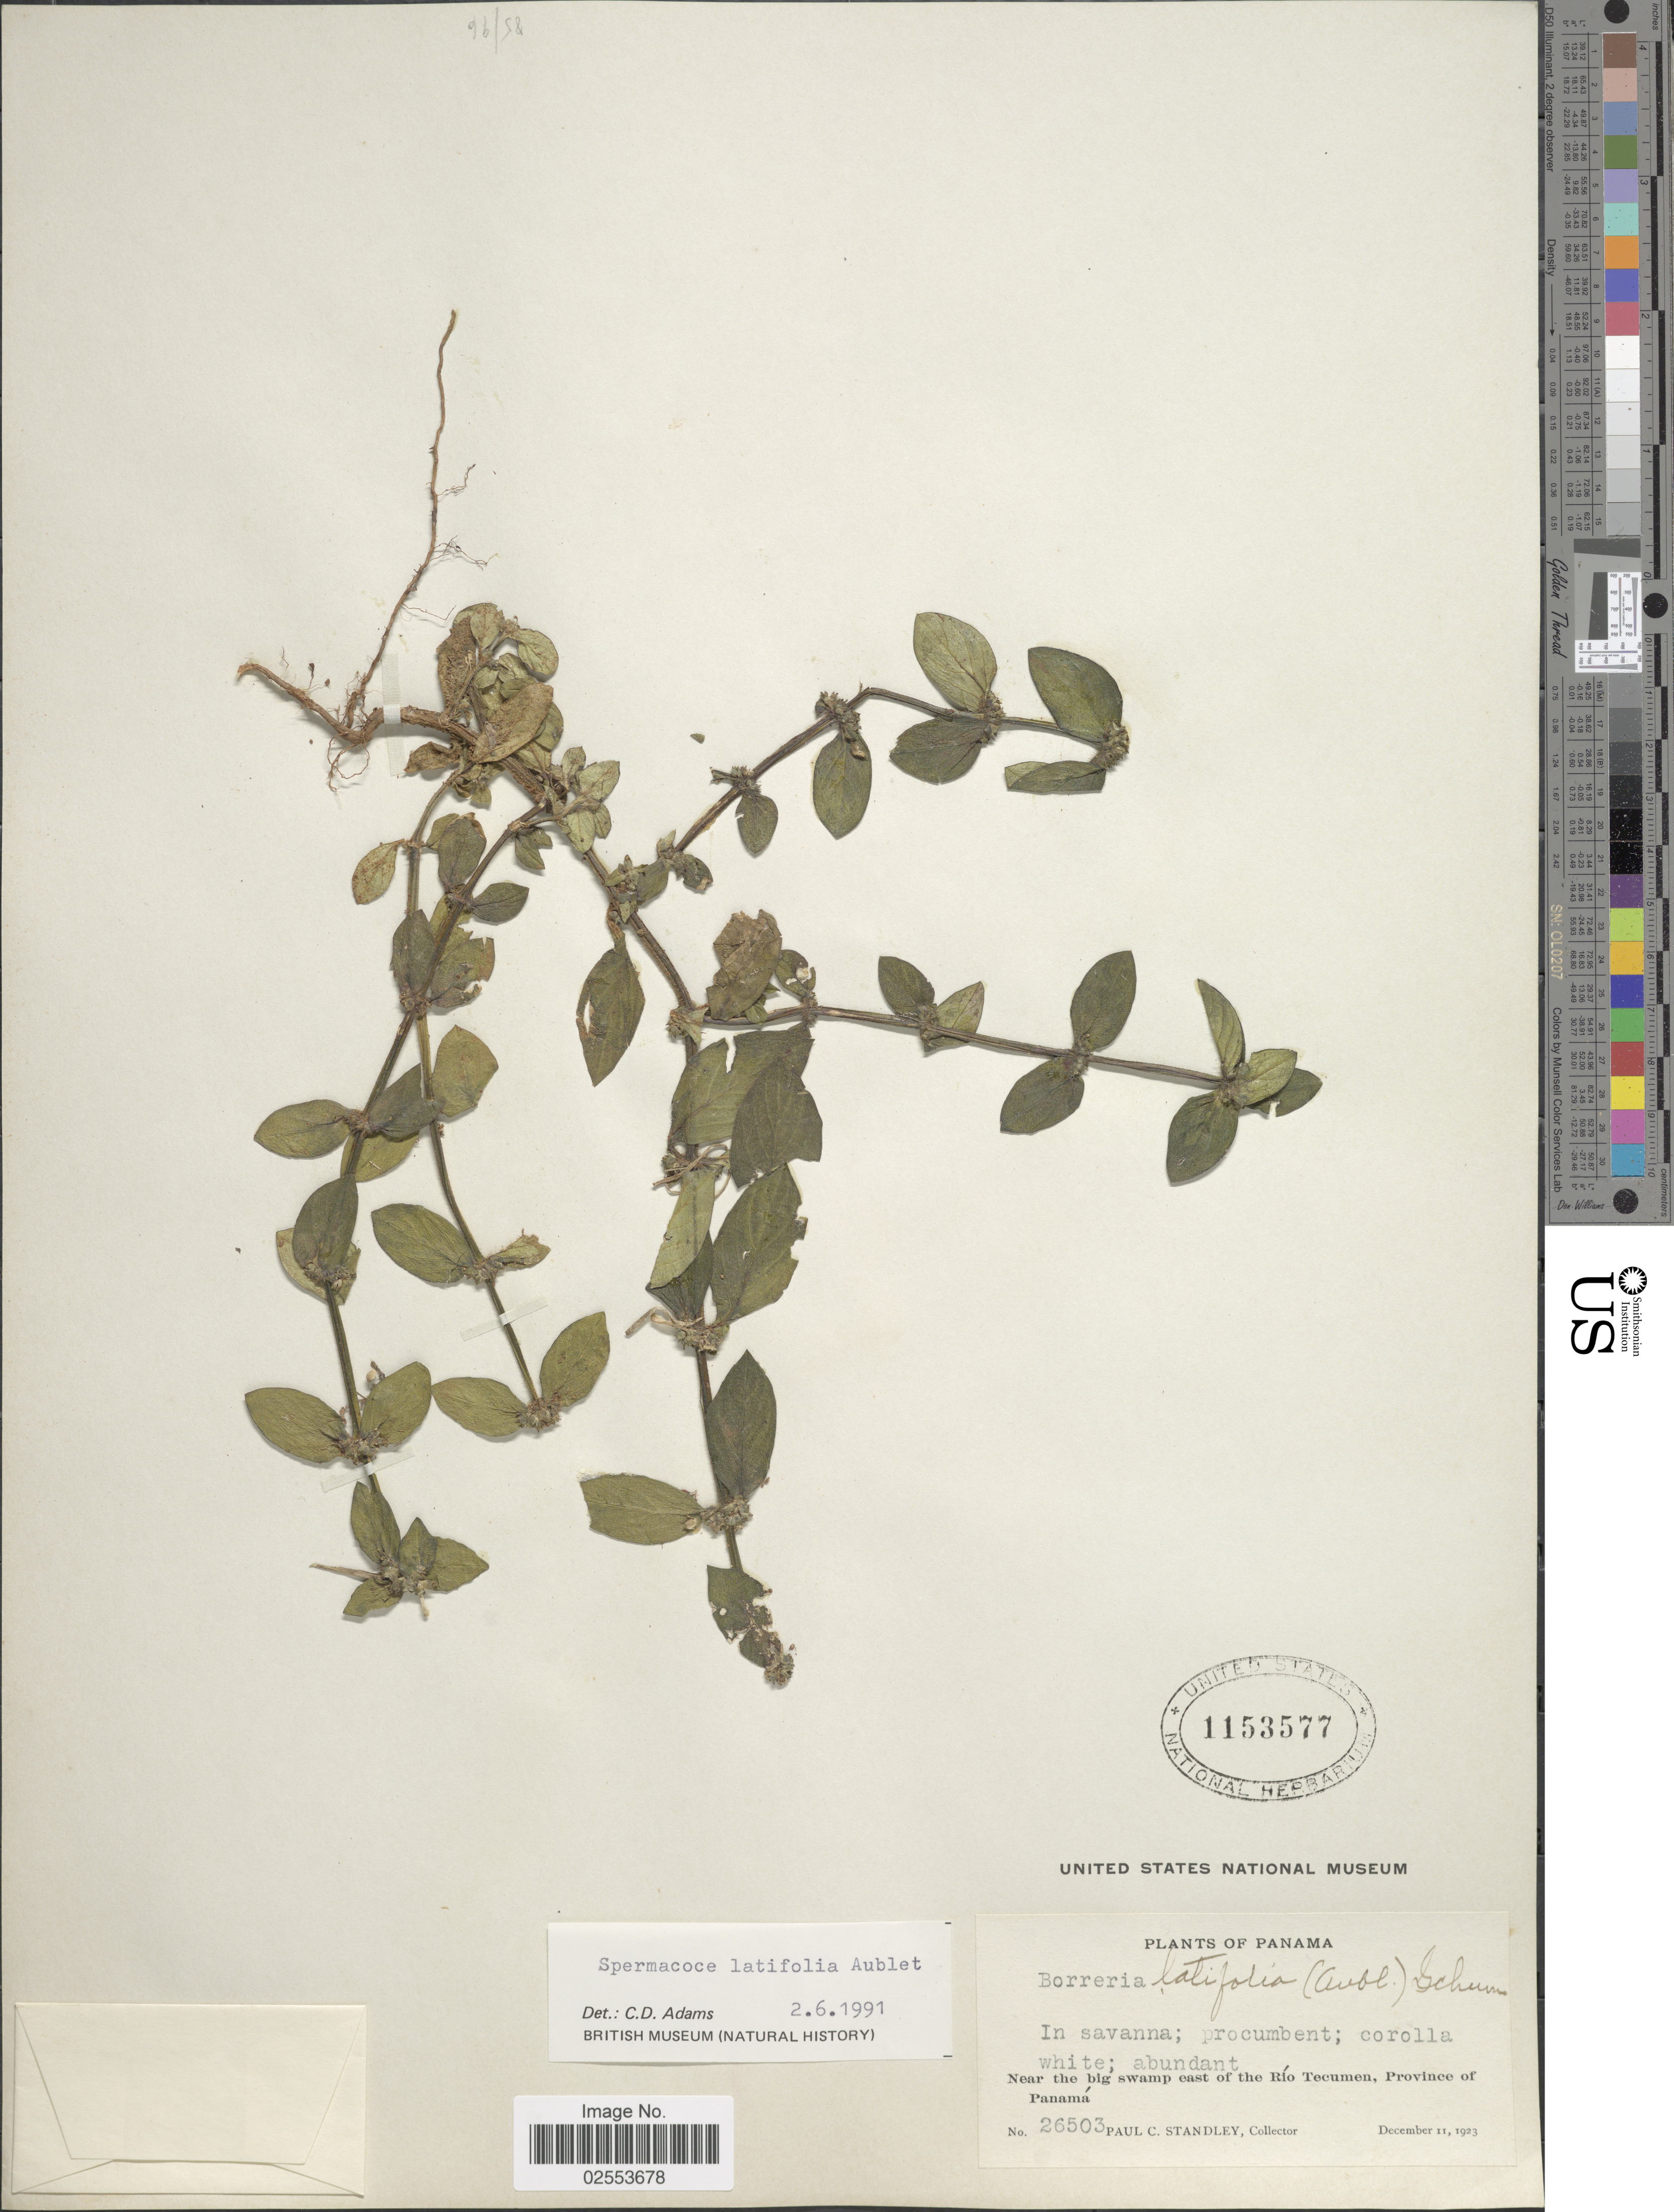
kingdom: Plantae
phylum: Tracheophyta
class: Magnoliopsida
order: Gentianales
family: Rubiaceae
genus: Spermacoce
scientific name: Spermacoce latifolia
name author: Aubl.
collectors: P. C. Standley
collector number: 26503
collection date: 1923-12-11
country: Panama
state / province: Panamá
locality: In savanna, near the big swamp east of the Rio Tecumen.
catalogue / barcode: US 1153577